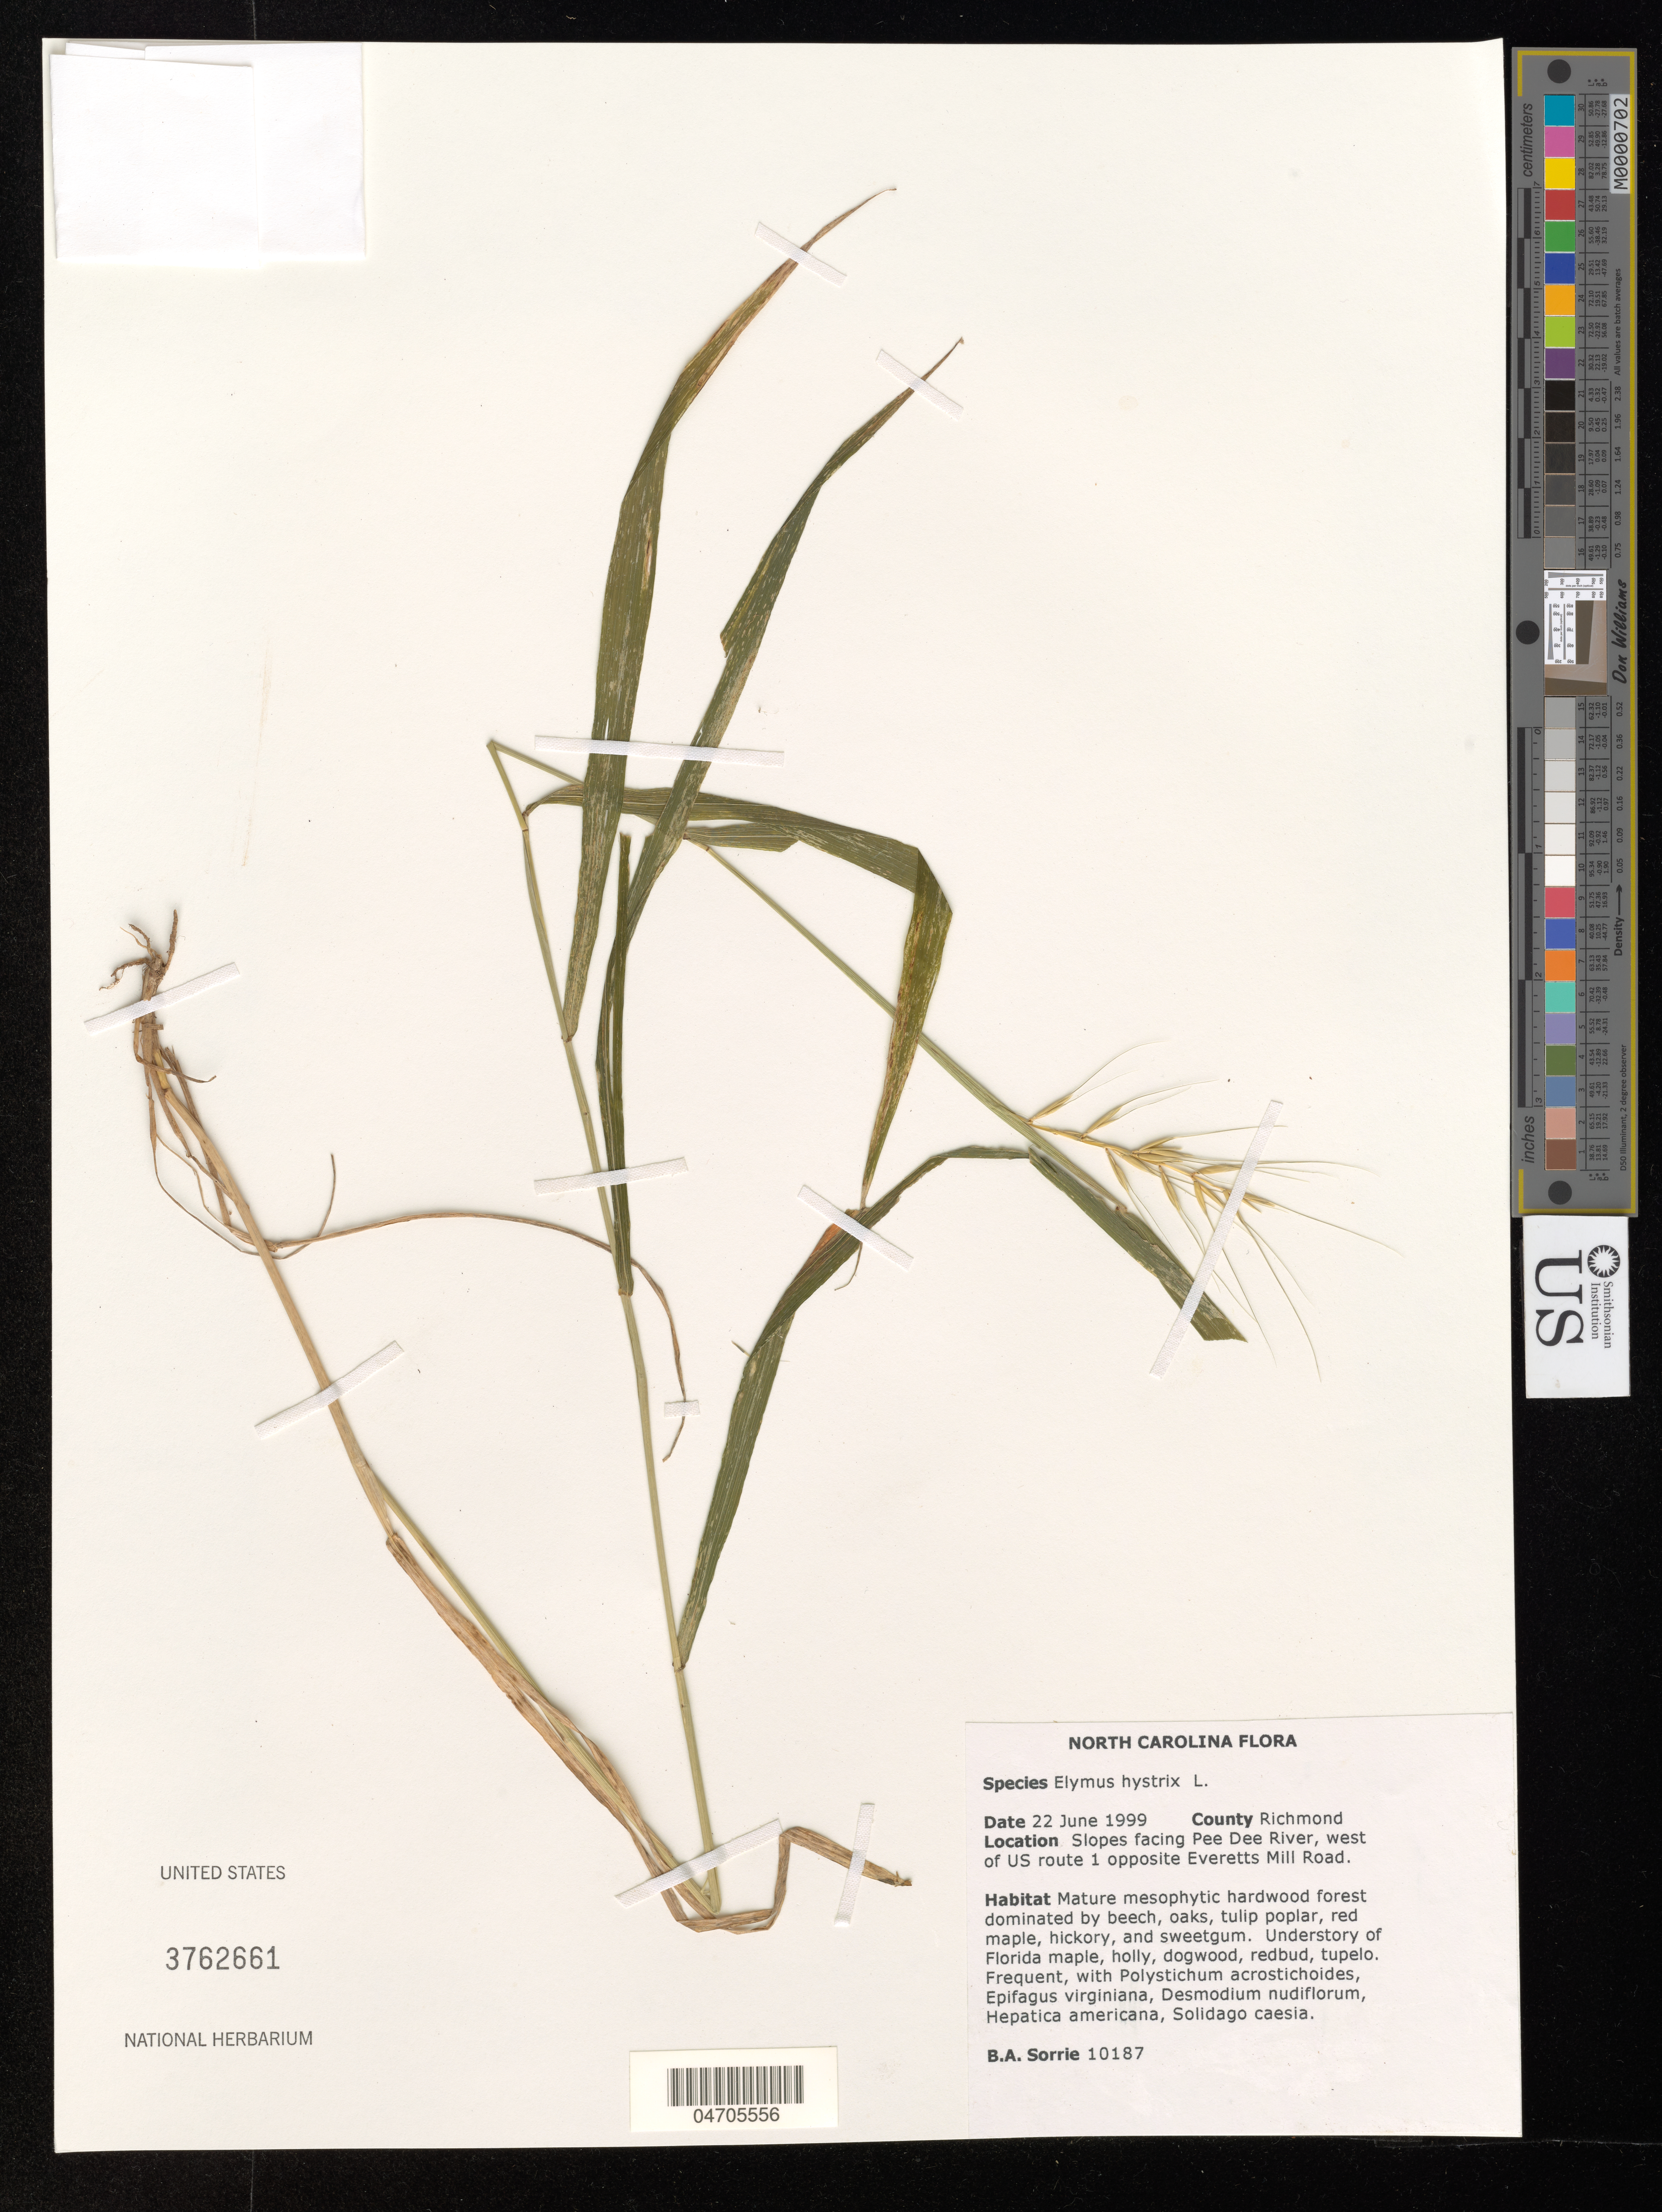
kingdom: Plantae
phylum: Tracheophyta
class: Liliopsida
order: Poales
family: Poaceae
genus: Elymus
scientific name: Elymus hystrix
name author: L.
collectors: B. Sorrie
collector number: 10187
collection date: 1999-06-22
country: United States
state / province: North Carolina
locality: County Richmond. Slopes facing Pee Dee River, west of US route 1 opposite Everetts Mill Road.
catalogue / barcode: US 3762661